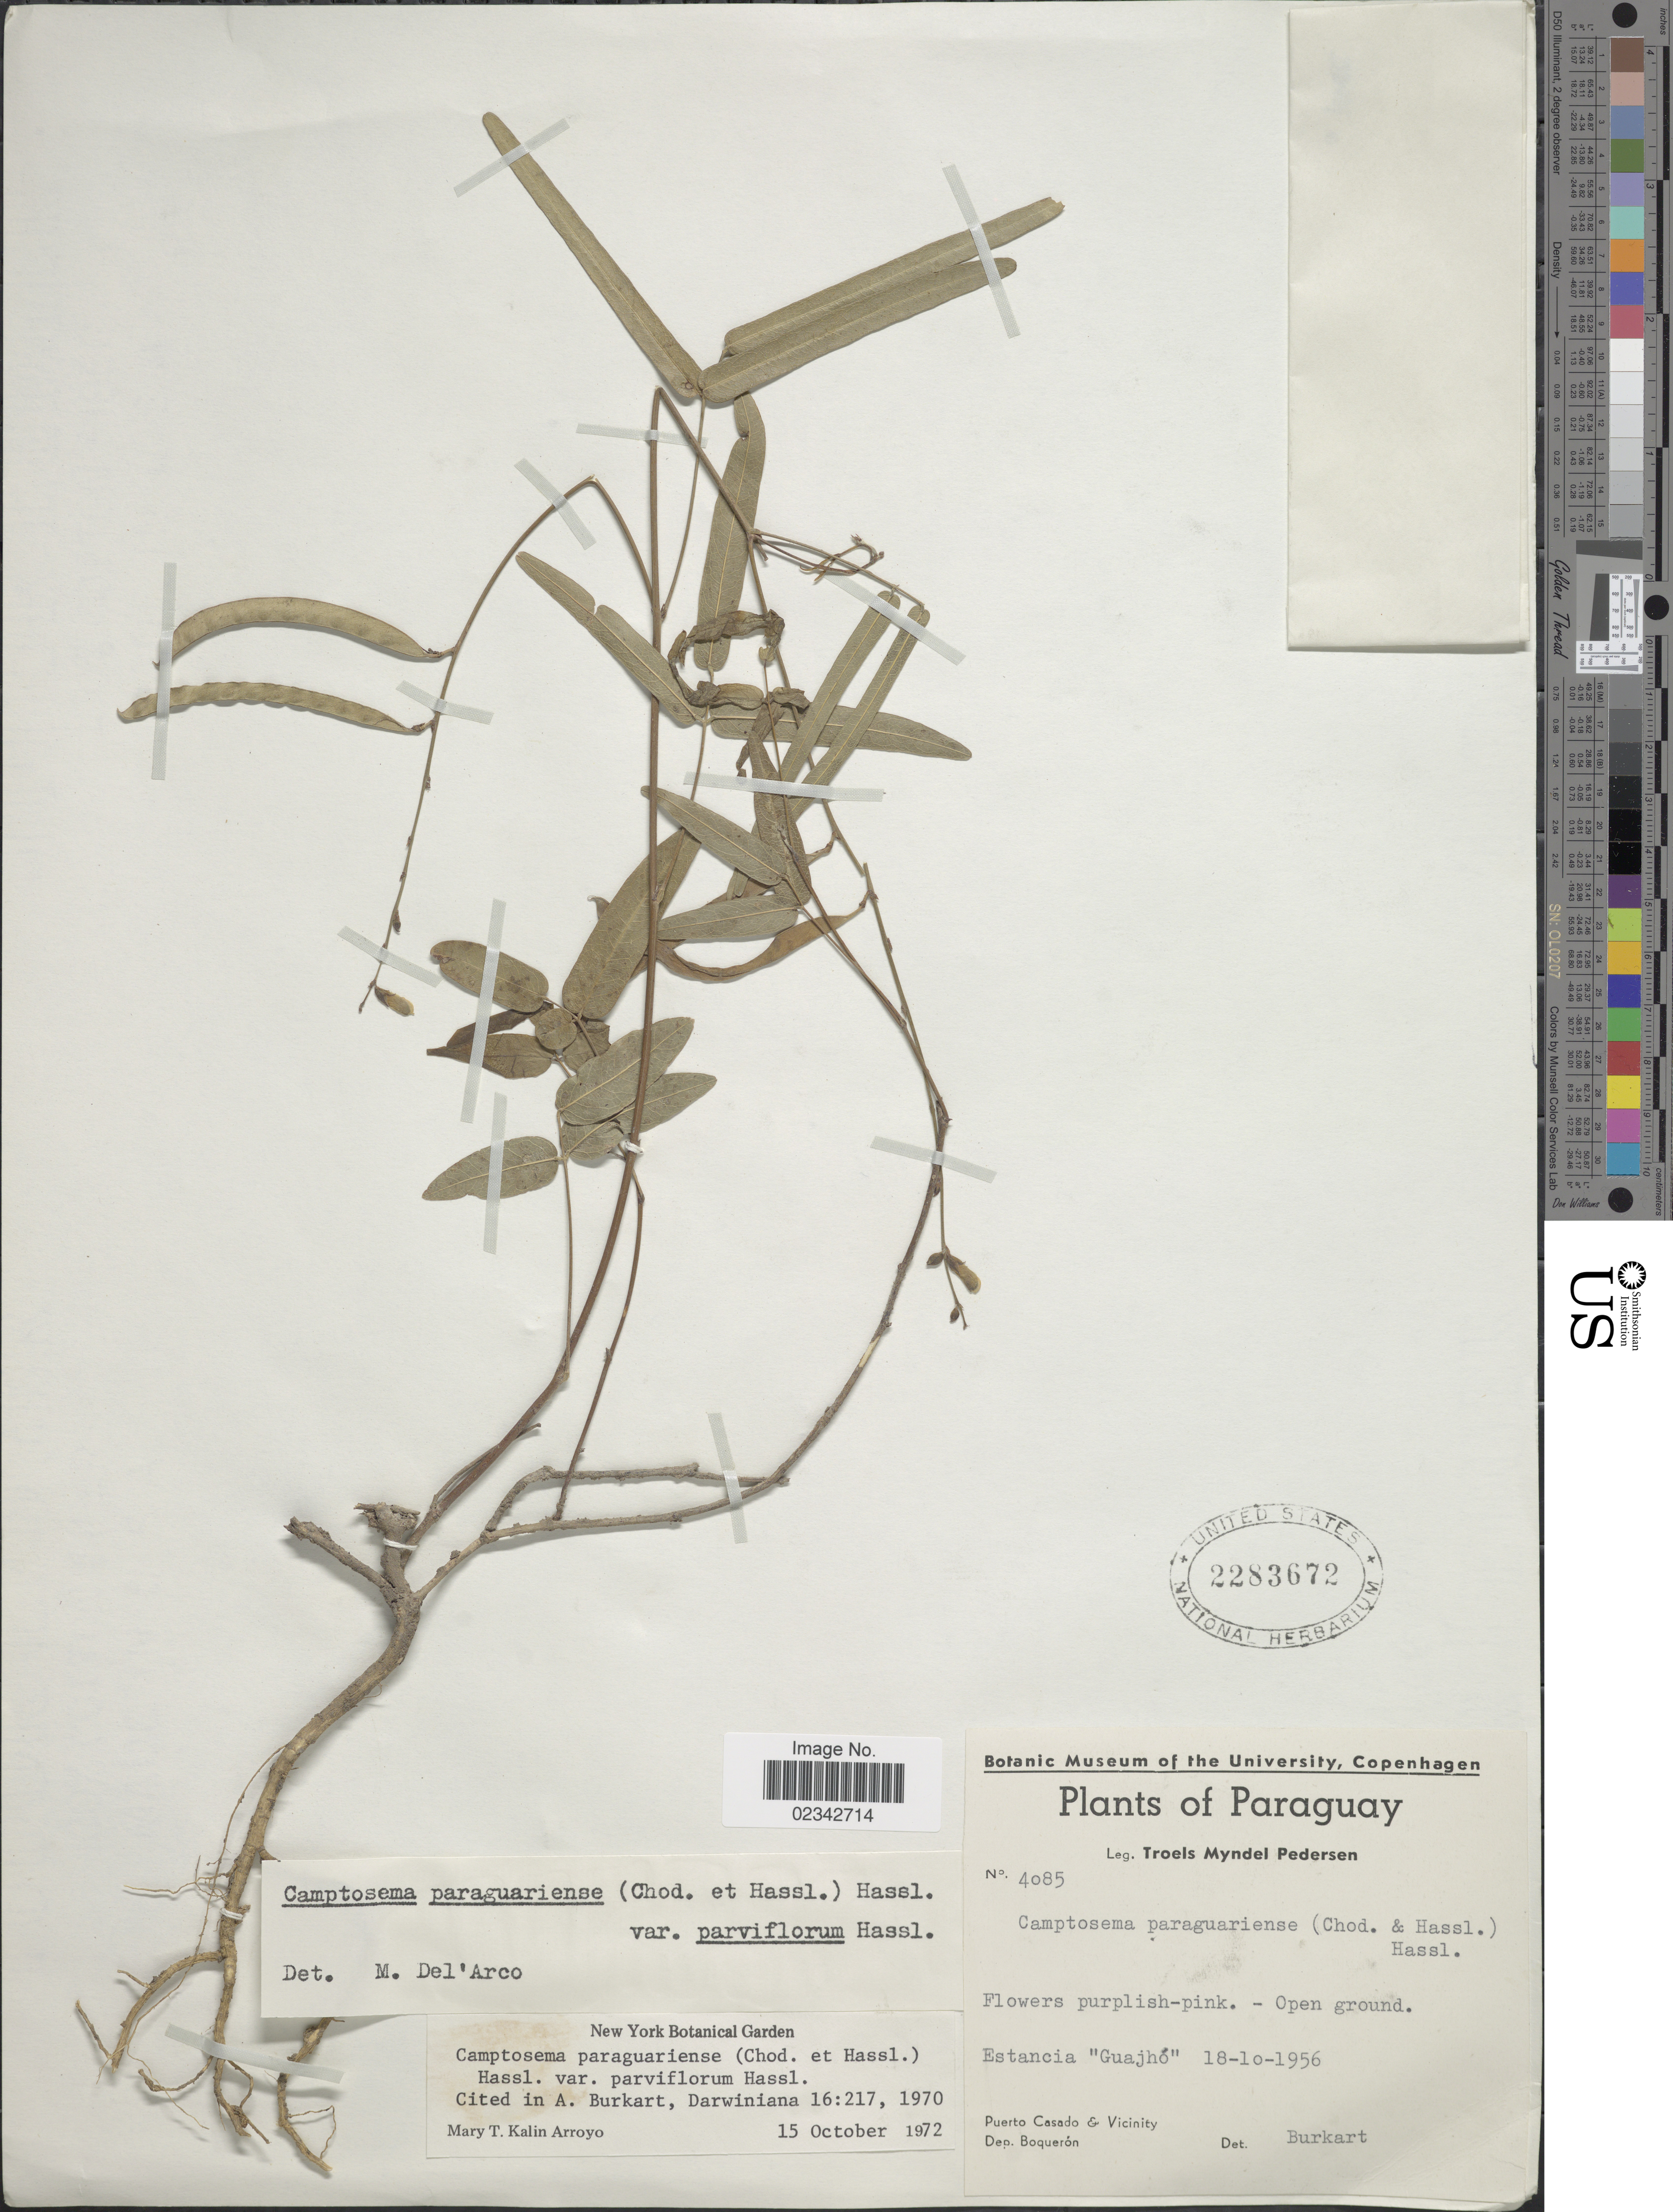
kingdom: Plantae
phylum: Tracheophyta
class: Magnoliopsida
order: Fabales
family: Fabaceae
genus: Caetangil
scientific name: Caetangil paraguariensis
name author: (Chodat & Hassl.) L.P. Queiroz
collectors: T. Pederson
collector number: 4085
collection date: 1956-10-18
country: Paraguay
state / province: Boqueron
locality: Estancia "Guajho", Puerto Cassado & Vicinity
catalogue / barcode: US 2283672